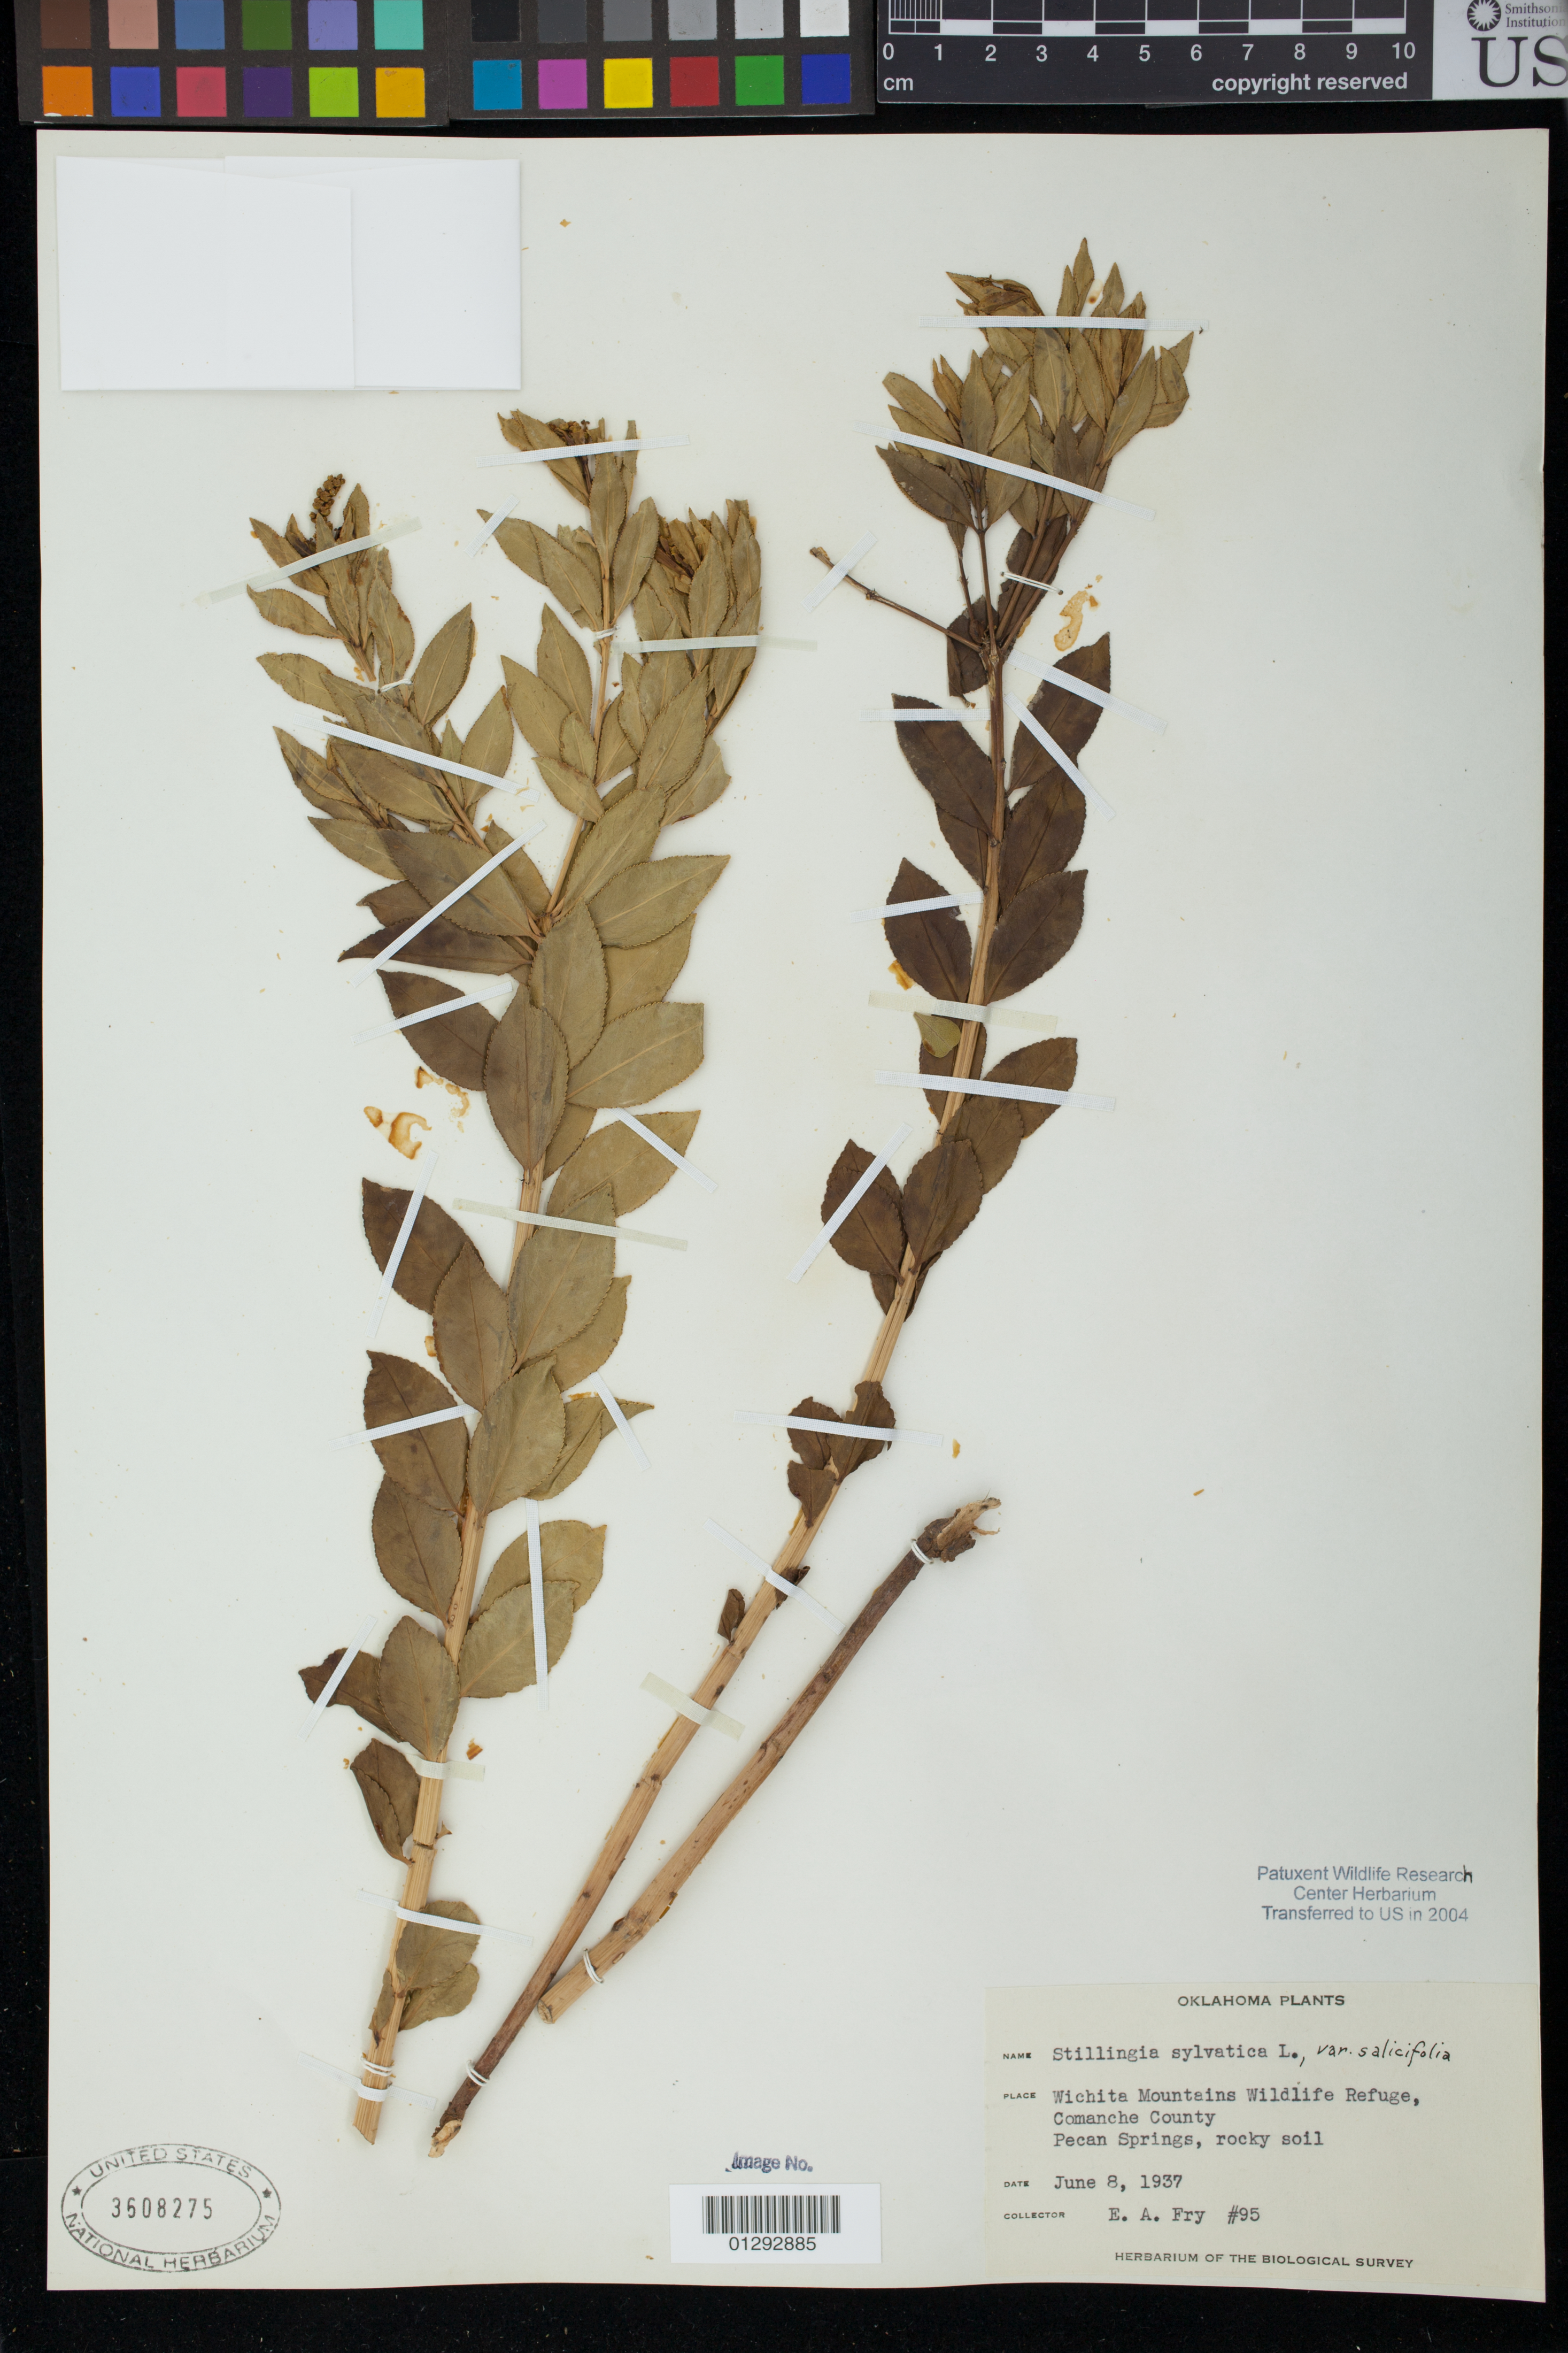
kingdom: Plantae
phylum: Tracheophyta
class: Magnoliopsida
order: Malpighiales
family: Euphorbiaceae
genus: Stillingia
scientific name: Stillingia sylvatica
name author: L.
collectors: E. Fry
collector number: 95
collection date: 1937-06-08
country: United States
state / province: Oklahoma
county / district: Comanche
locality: Wichita Mountains Wildlife Refuge, Pecan Springs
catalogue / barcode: US 3608275